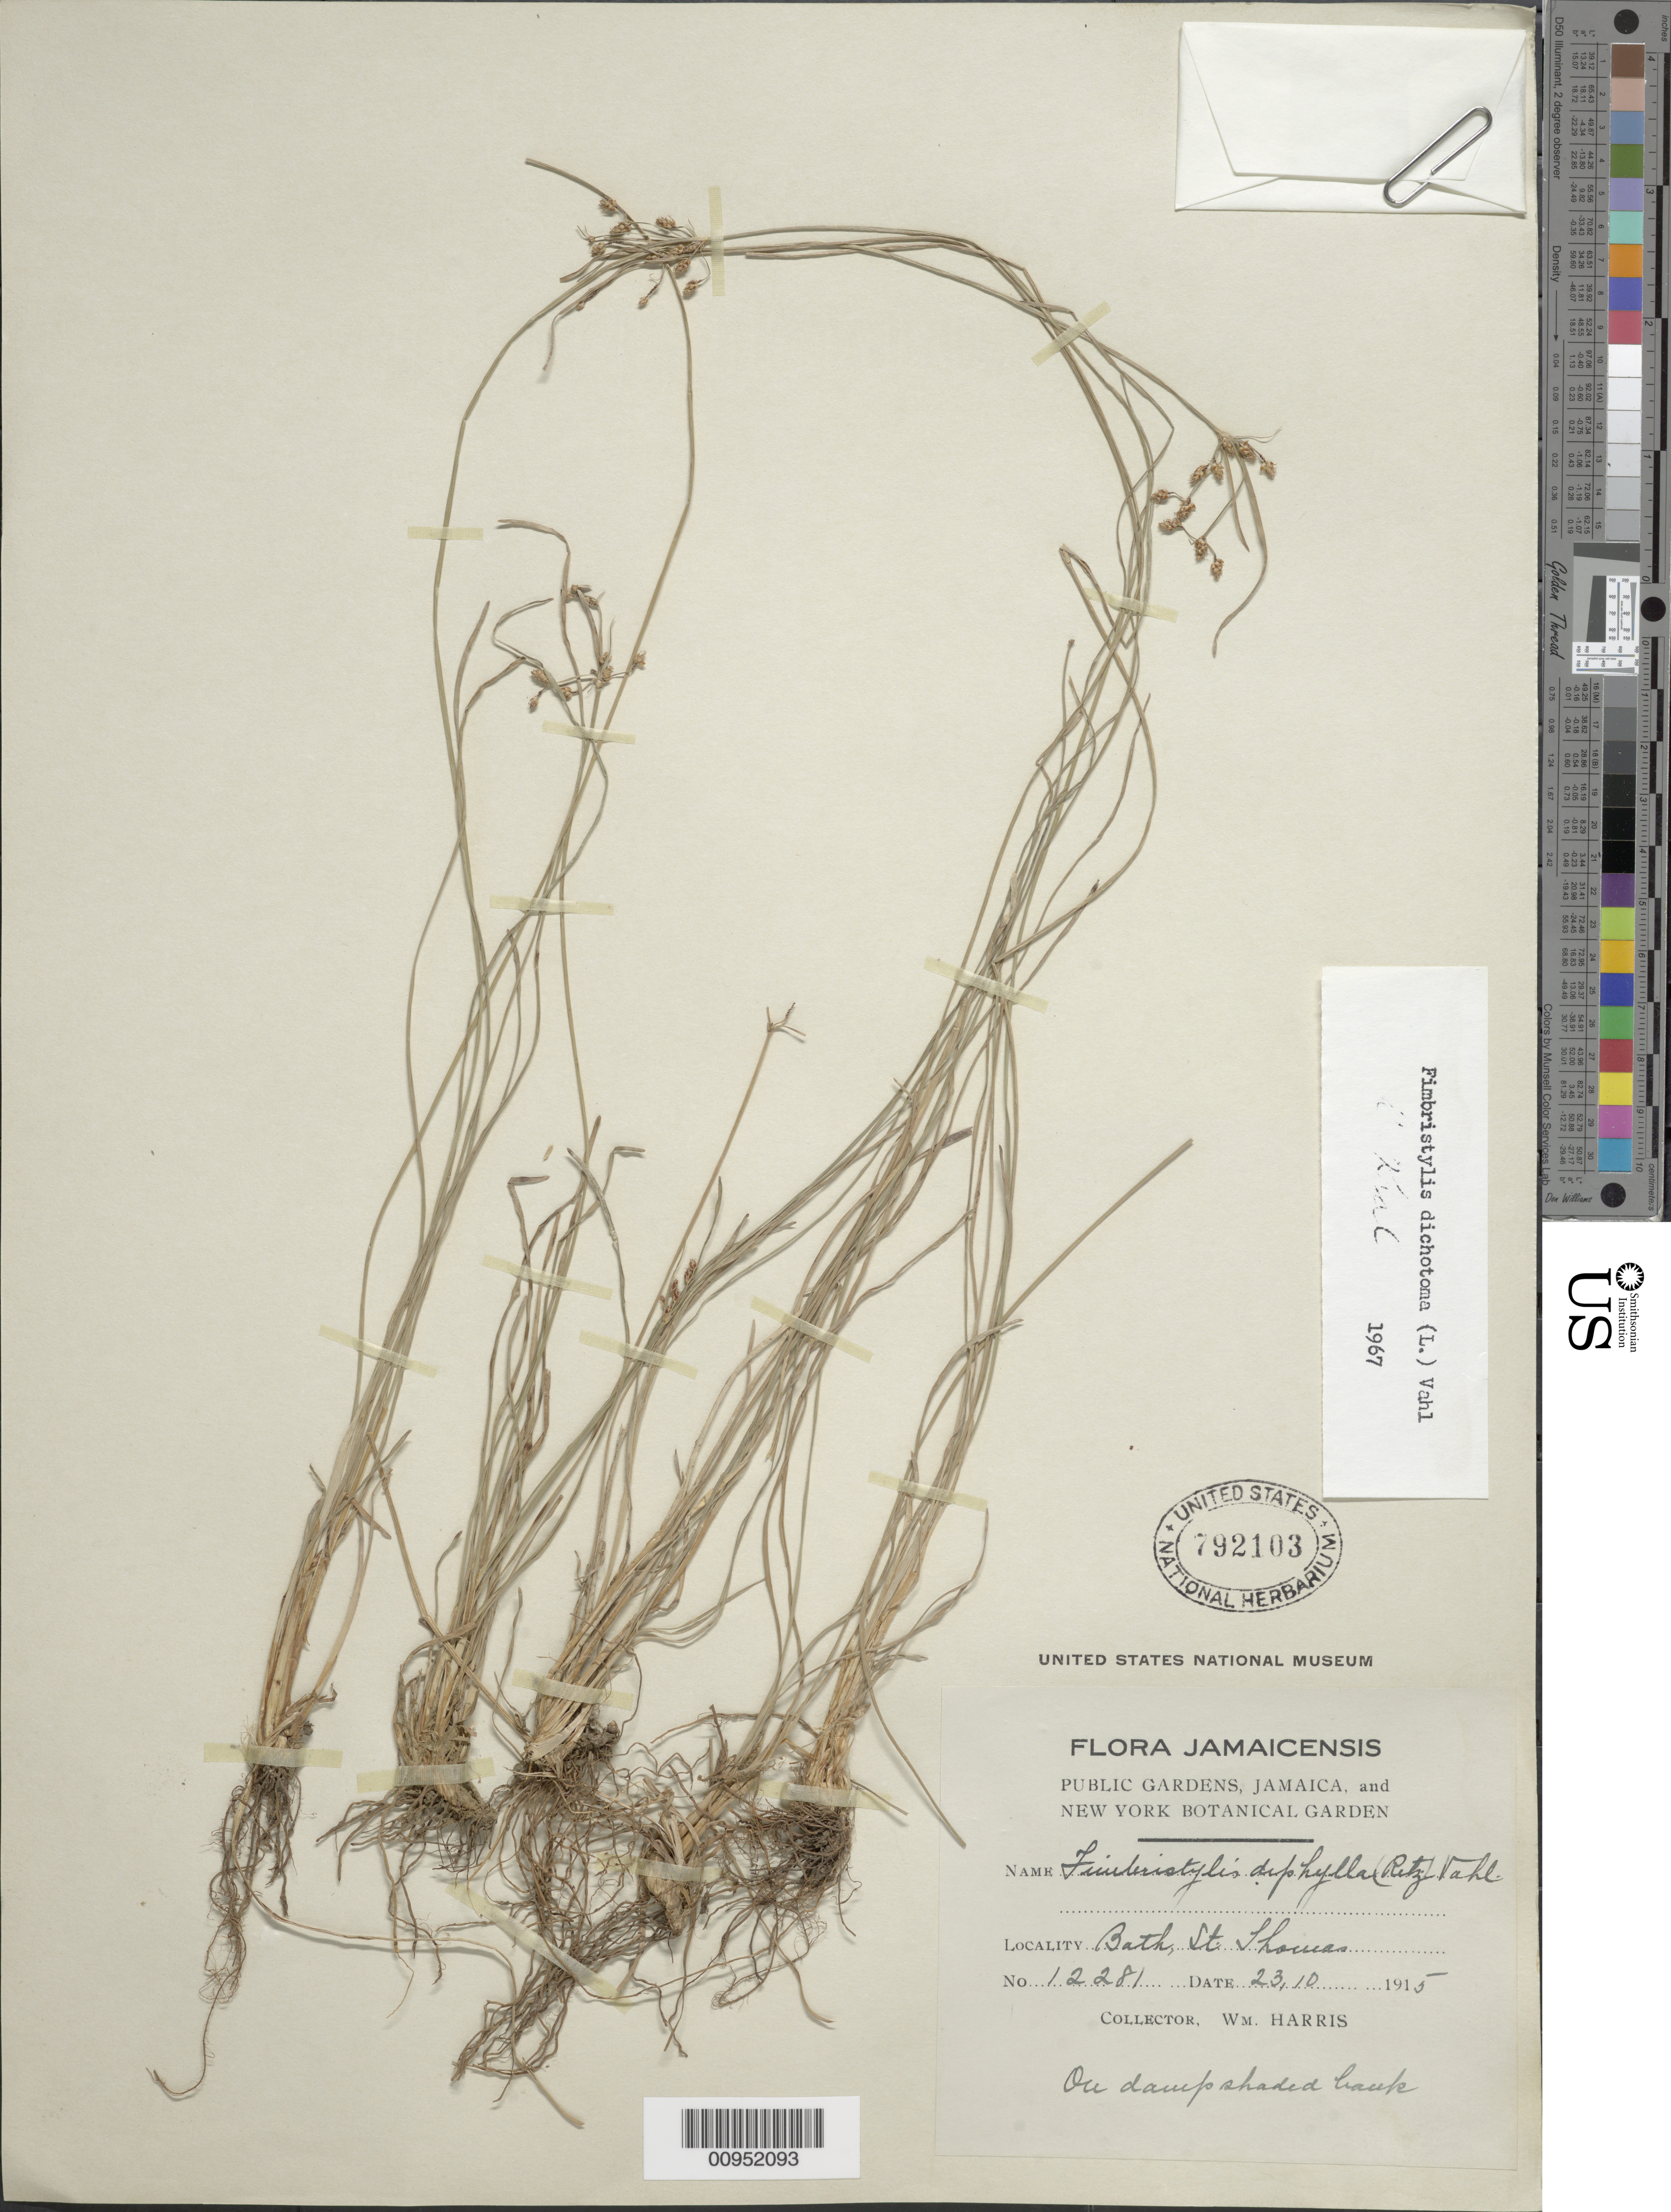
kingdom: Plantae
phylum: Tracheophyta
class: Liliopsida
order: Poales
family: Cyperaceae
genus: Fimbristylis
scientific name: Fimbristylis dichotoma subsp. dichotoma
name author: (L.) Vahl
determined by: Kral, Robert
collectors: W. H. Harris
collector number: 12281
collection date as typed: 23 Oct 1915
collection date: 1915-10-23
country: Jamaica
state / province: Saint Thomas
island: Jamaica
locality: Bath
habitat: On damp shaded bank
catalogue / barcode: US 792103